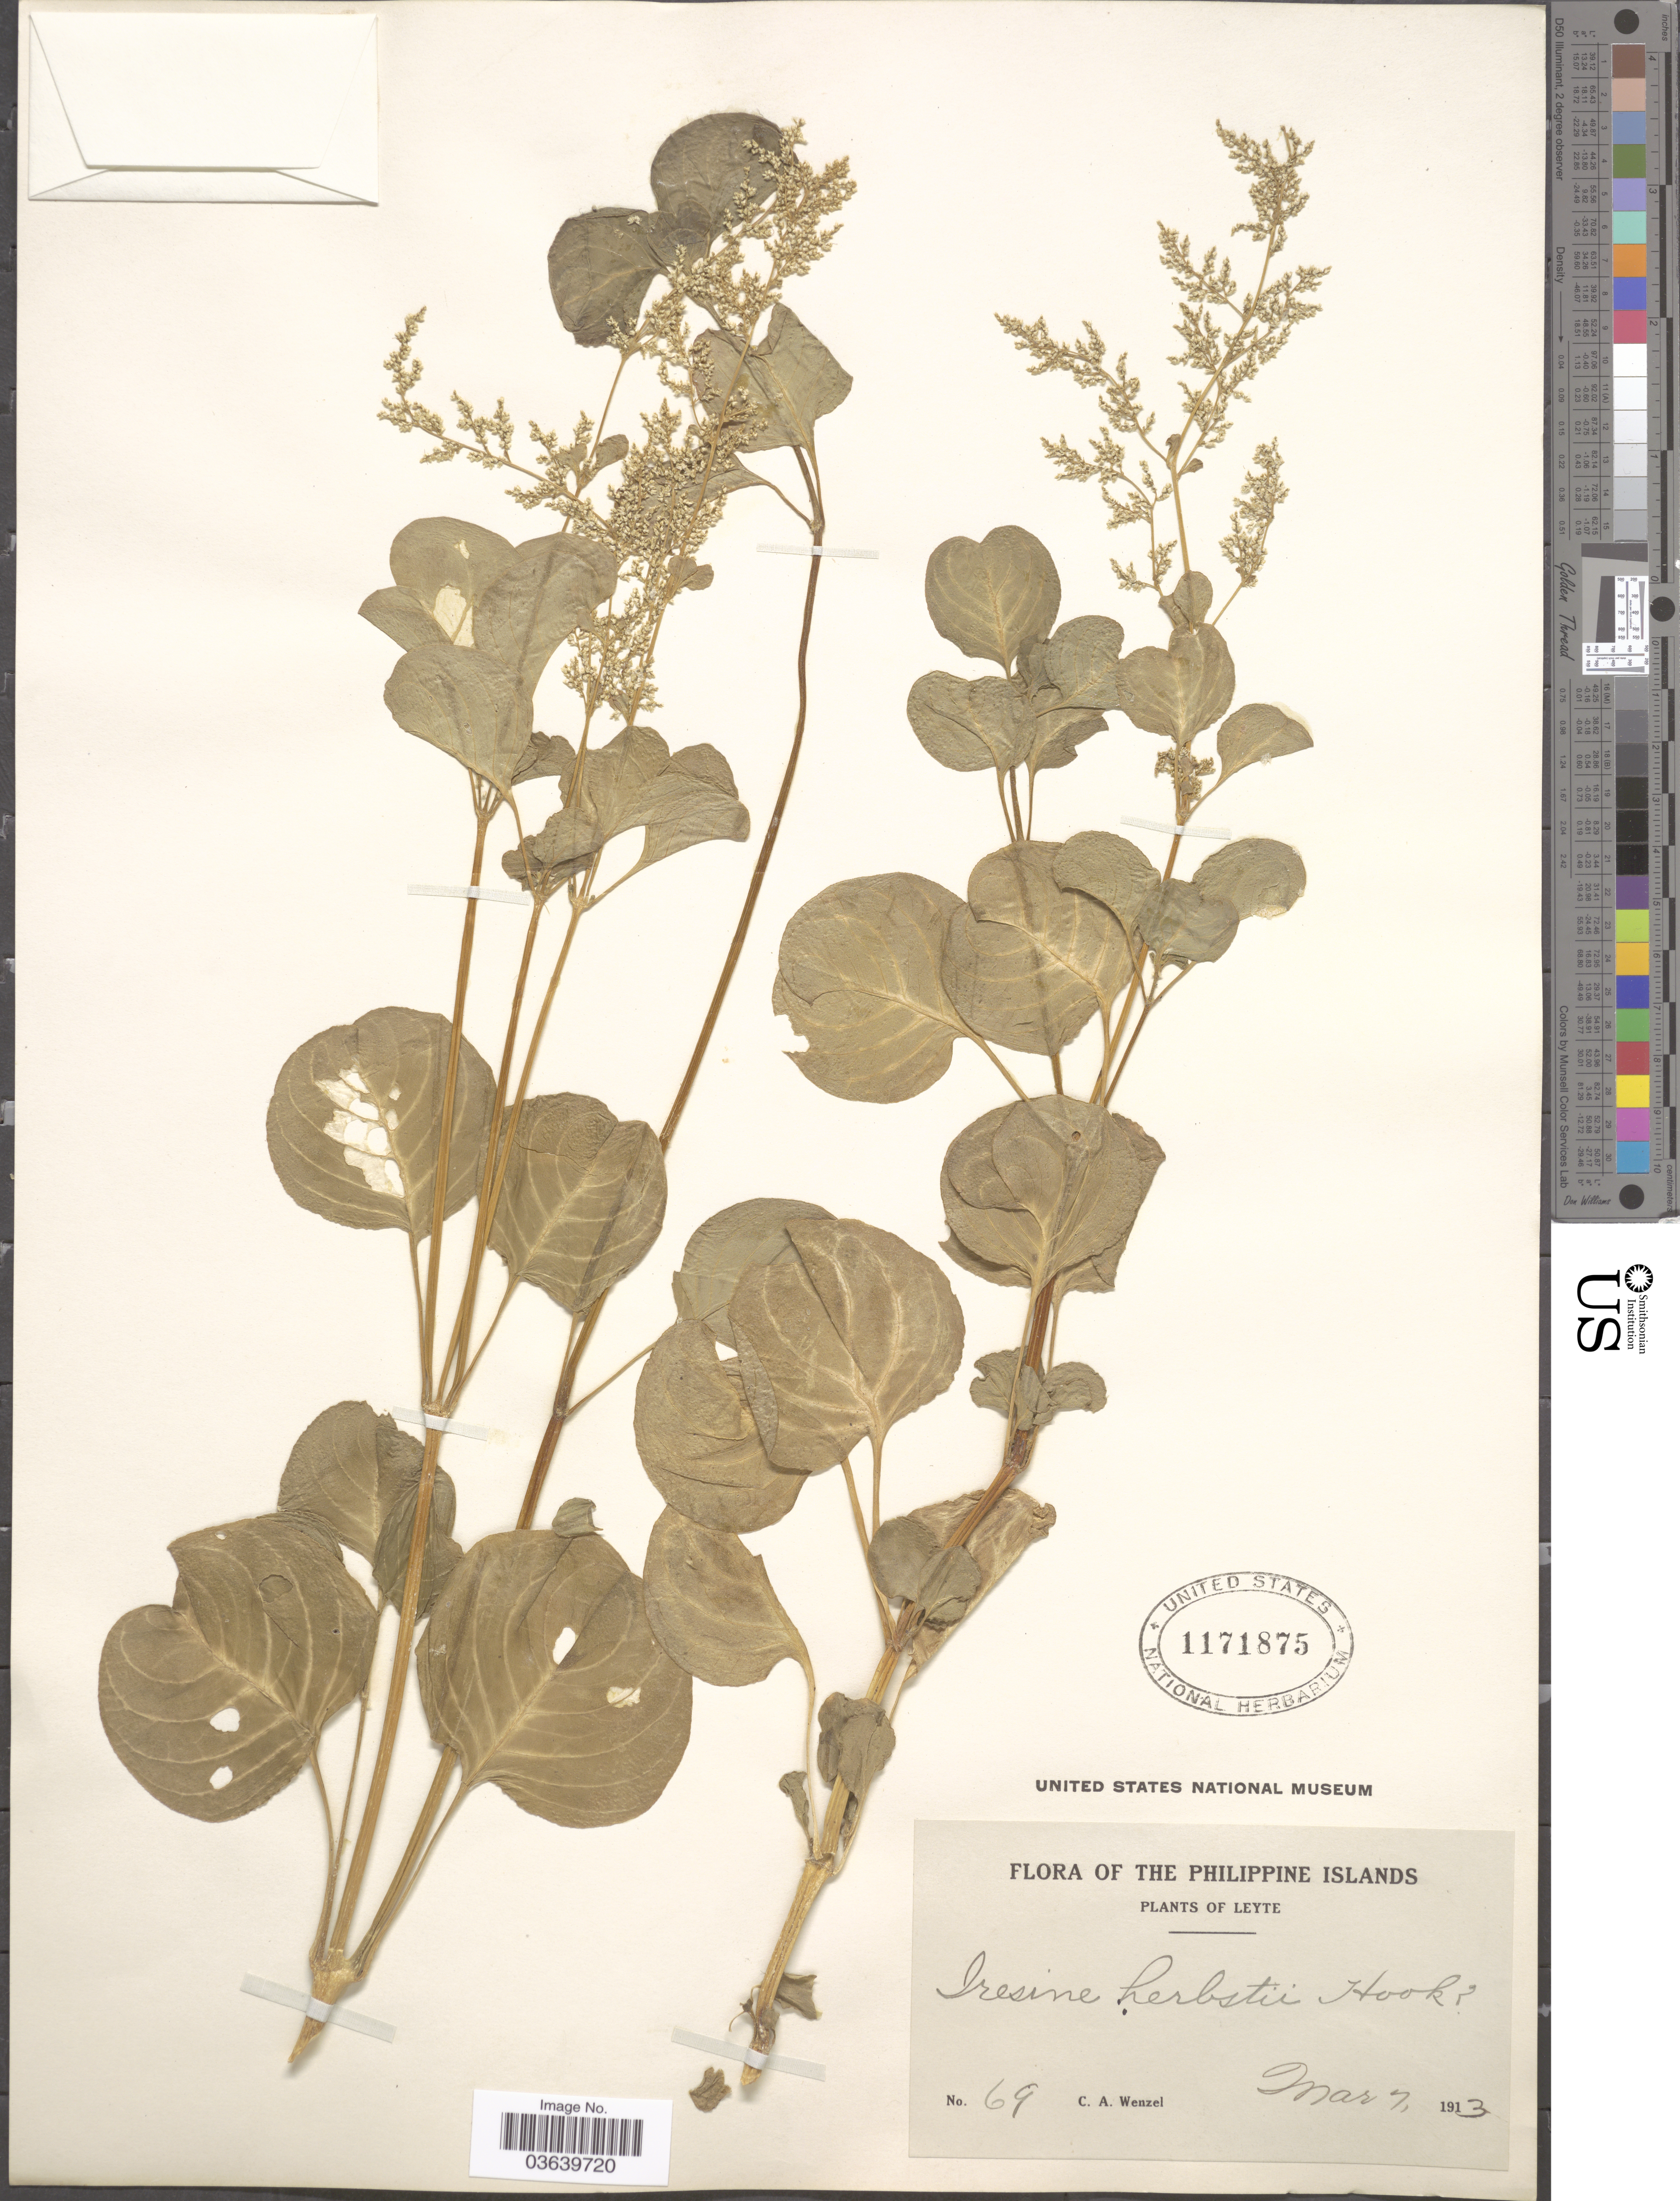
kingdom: Plantae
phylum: Tracheophyta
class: Magnoliopsida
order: Caryophyllales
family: Amaranthaceae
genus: Iresine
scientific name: Iresine herbstii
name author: Hook.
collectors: C. Wenzel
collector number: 69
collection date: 1913-03-07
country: Philippines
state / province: Eastern Visayas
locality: The Philippine Islands, Leyte.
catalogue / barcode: US 1171875